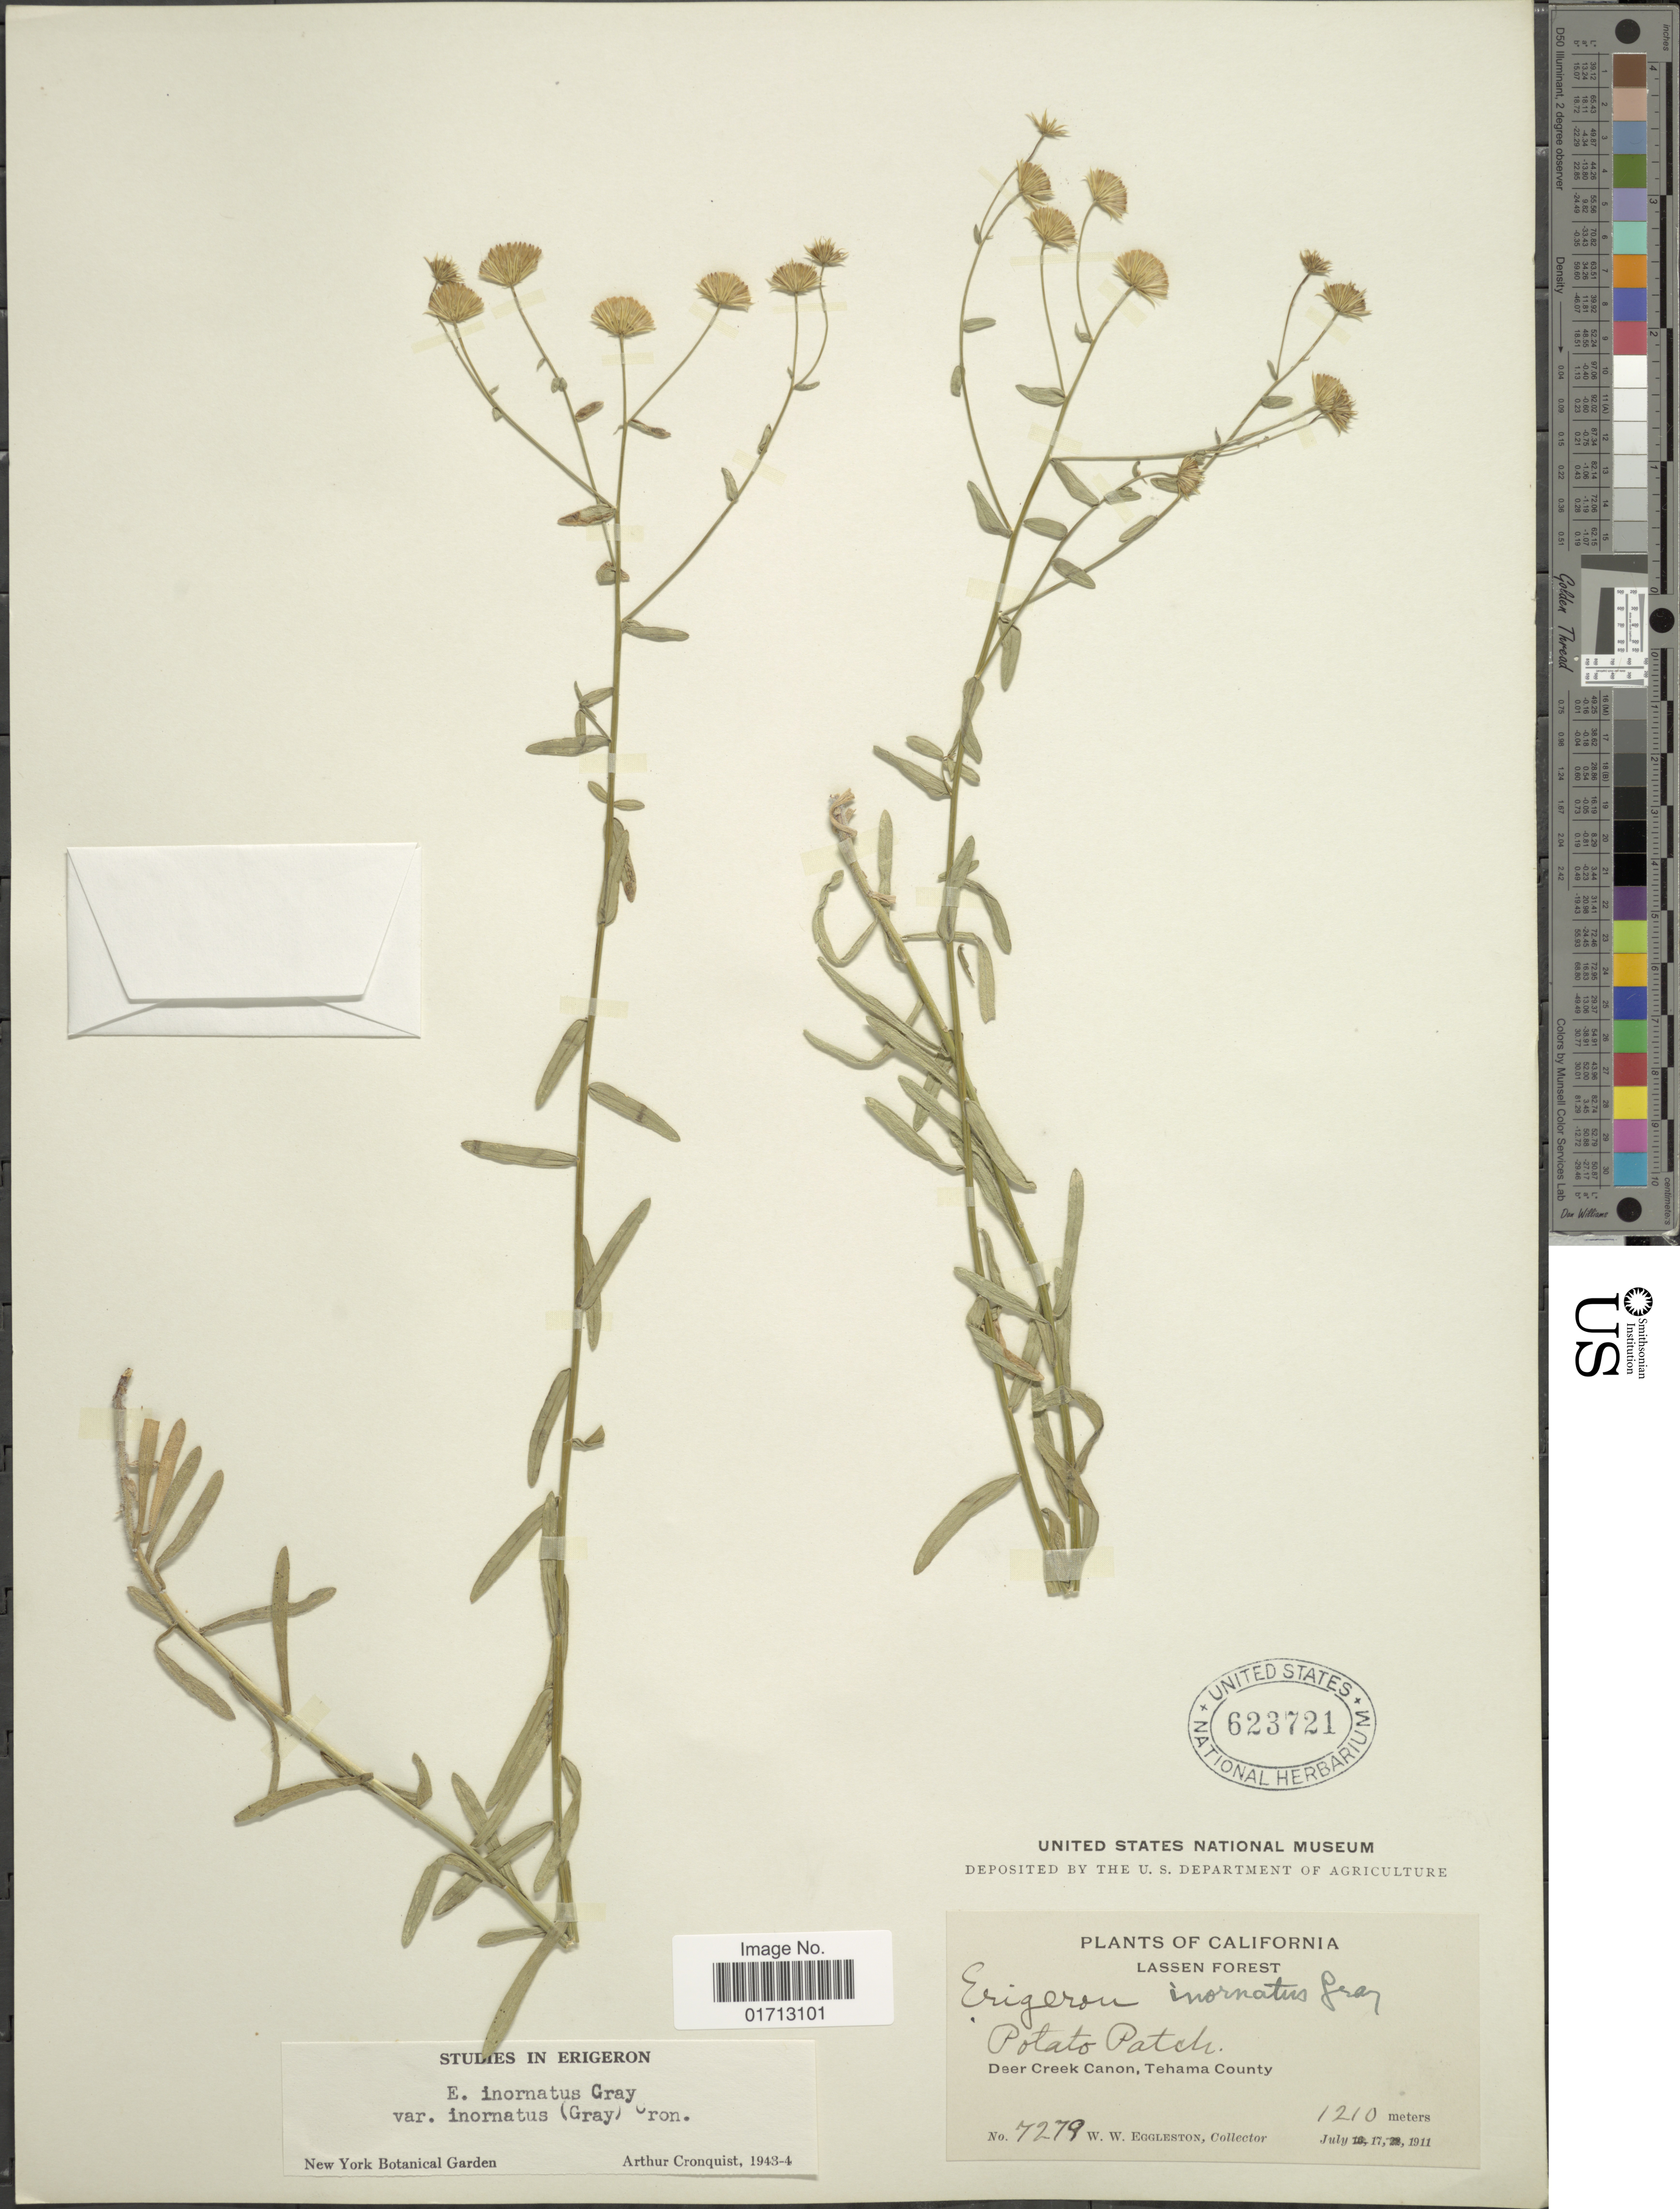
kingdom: Plantae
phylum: Tracheophyta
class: Magnoliopsida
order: Asterales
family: Asteraceae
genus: Erigeron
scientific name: Erigeron inornatus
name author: (A. Gray) A. Gray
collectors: W. W. Eggleston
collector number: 7279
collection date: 1911-07-17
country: United States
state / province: California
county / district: Tehama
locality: Lassen forest, Deer Creek Canon, Tehama County.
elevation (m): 1210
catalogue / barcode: US 623721